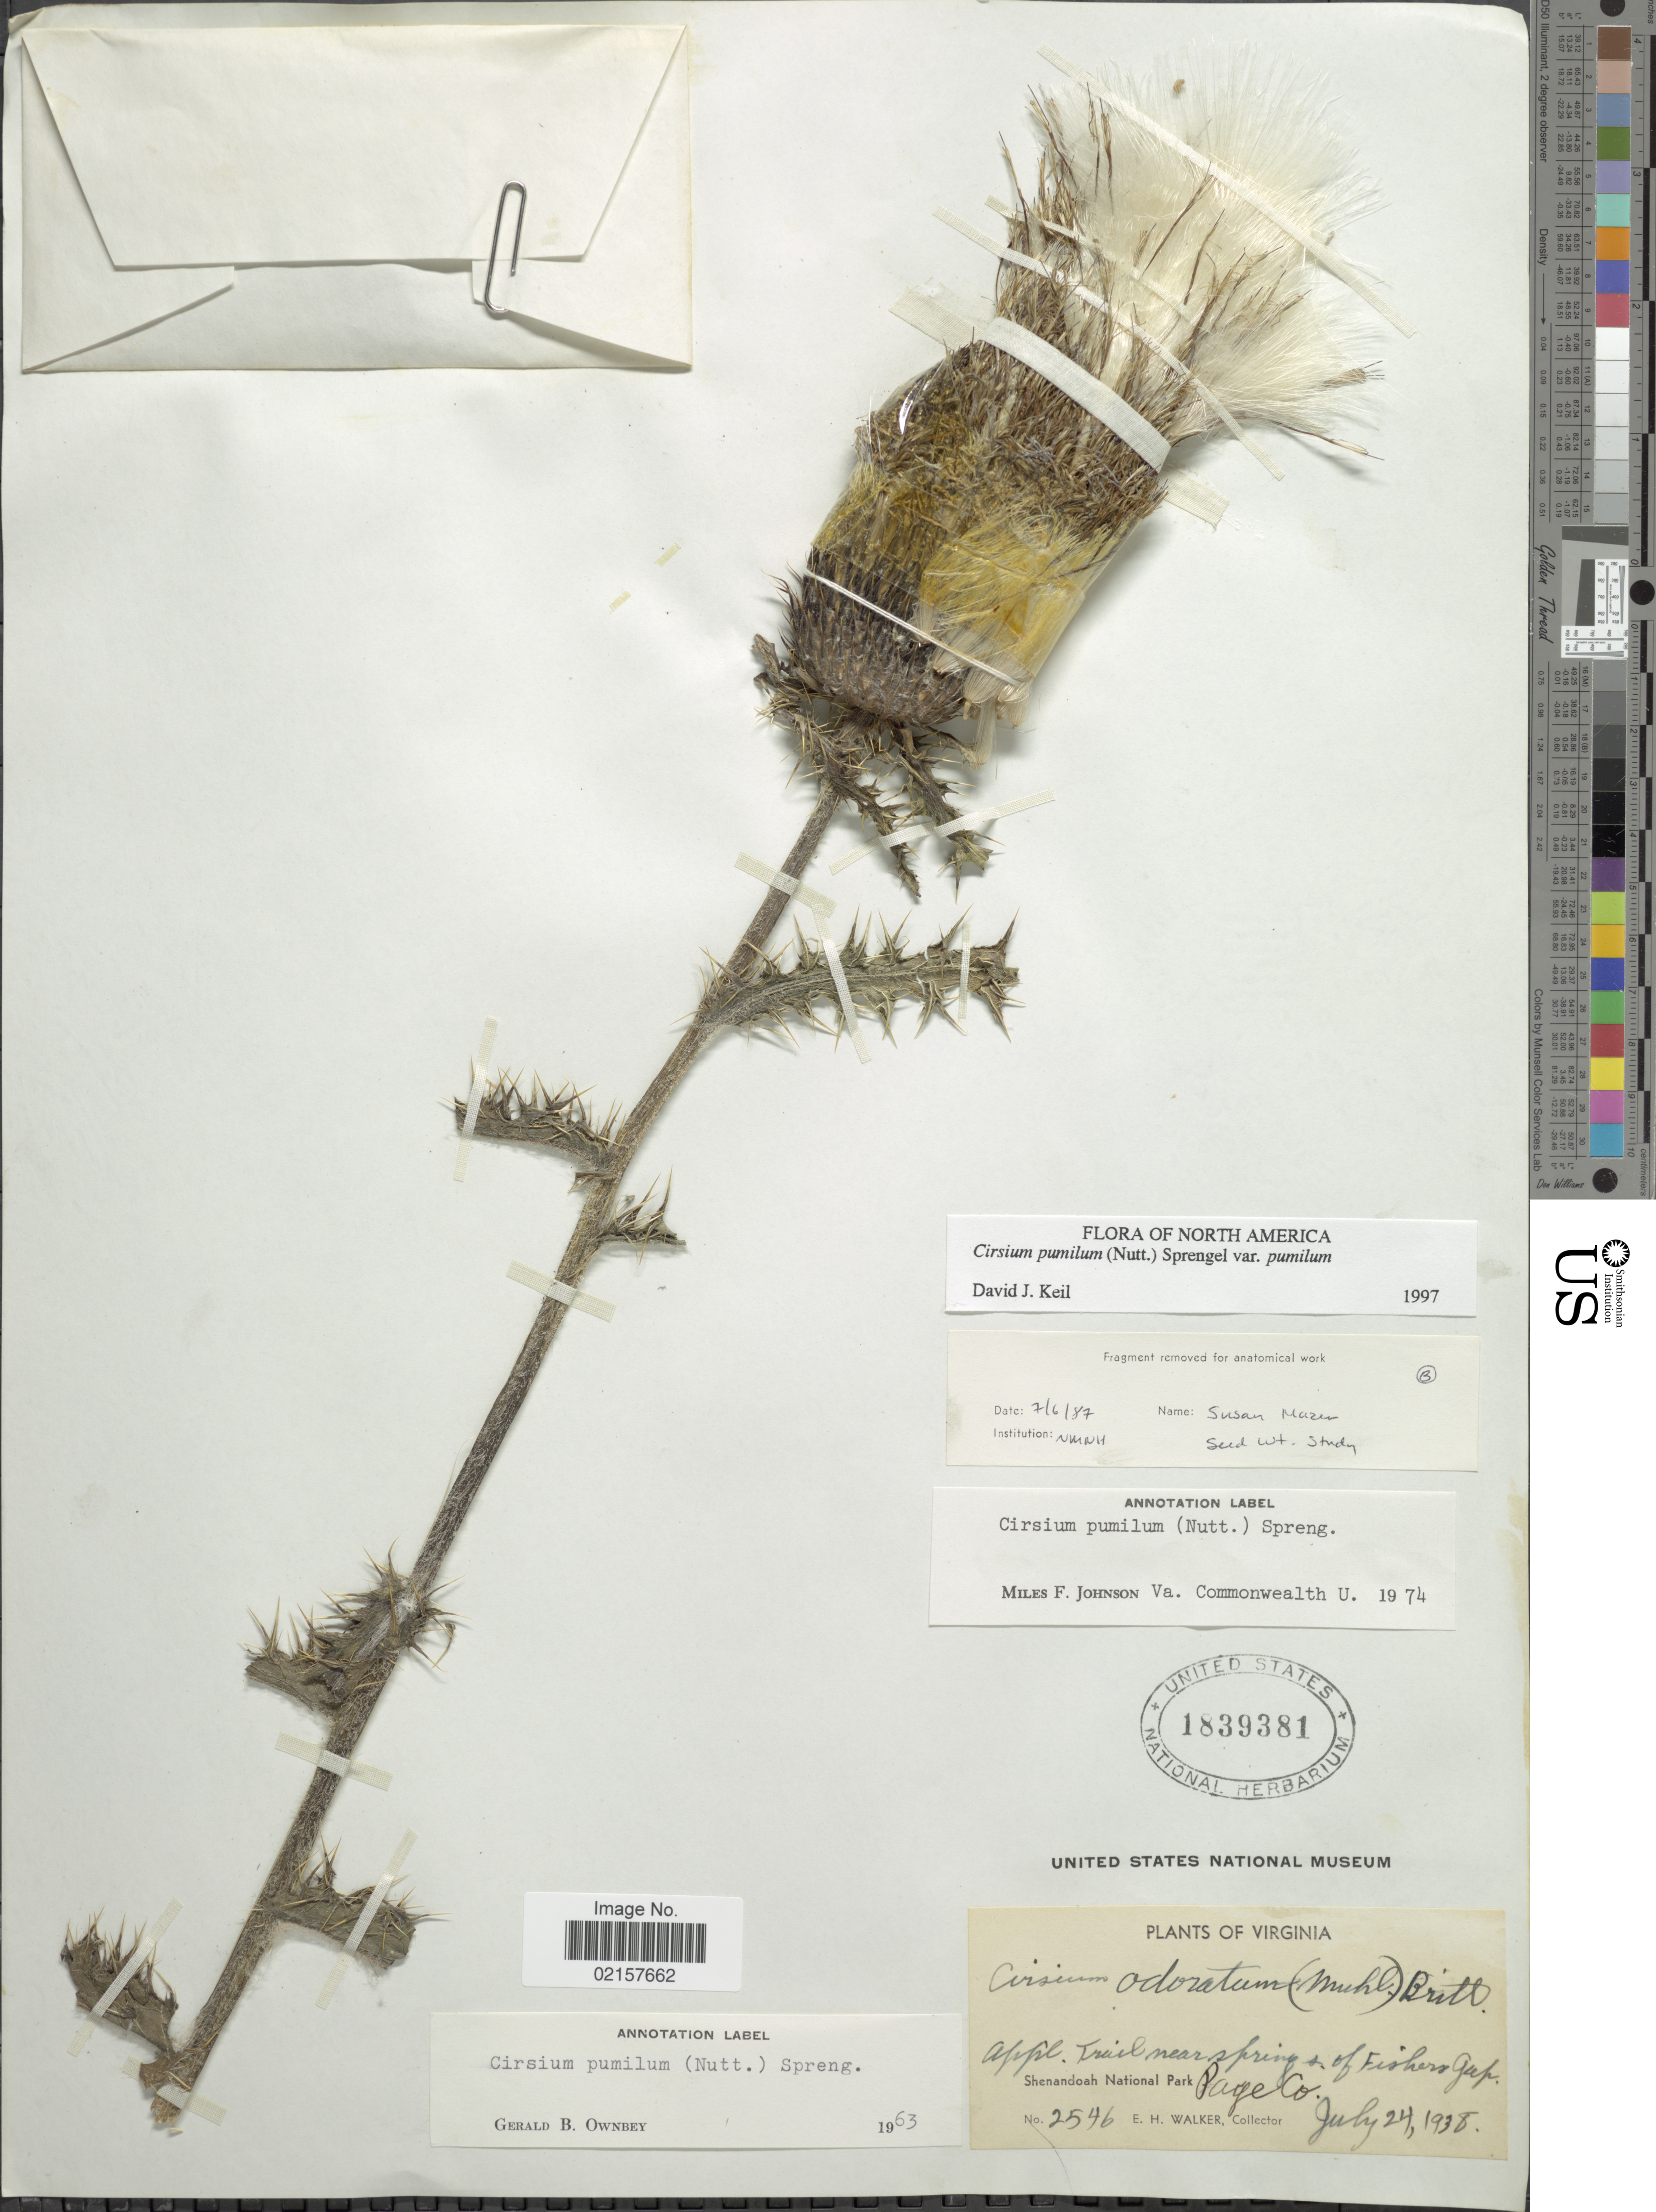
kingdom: Plantae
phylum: Tracheophyta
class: Magnoliopsida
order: Asterales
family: Asteraceae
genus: Cirsium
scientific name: Cirsium pumilum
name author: (Nutt.) Spreng.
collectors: E. H. Walker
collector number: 2546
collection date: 1938-07-24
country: United States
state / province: Virginia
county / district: Page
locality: Trail near spring s. of Fishers Gap. Shenandoah National Park, Page Co.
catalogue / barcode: US 1839381